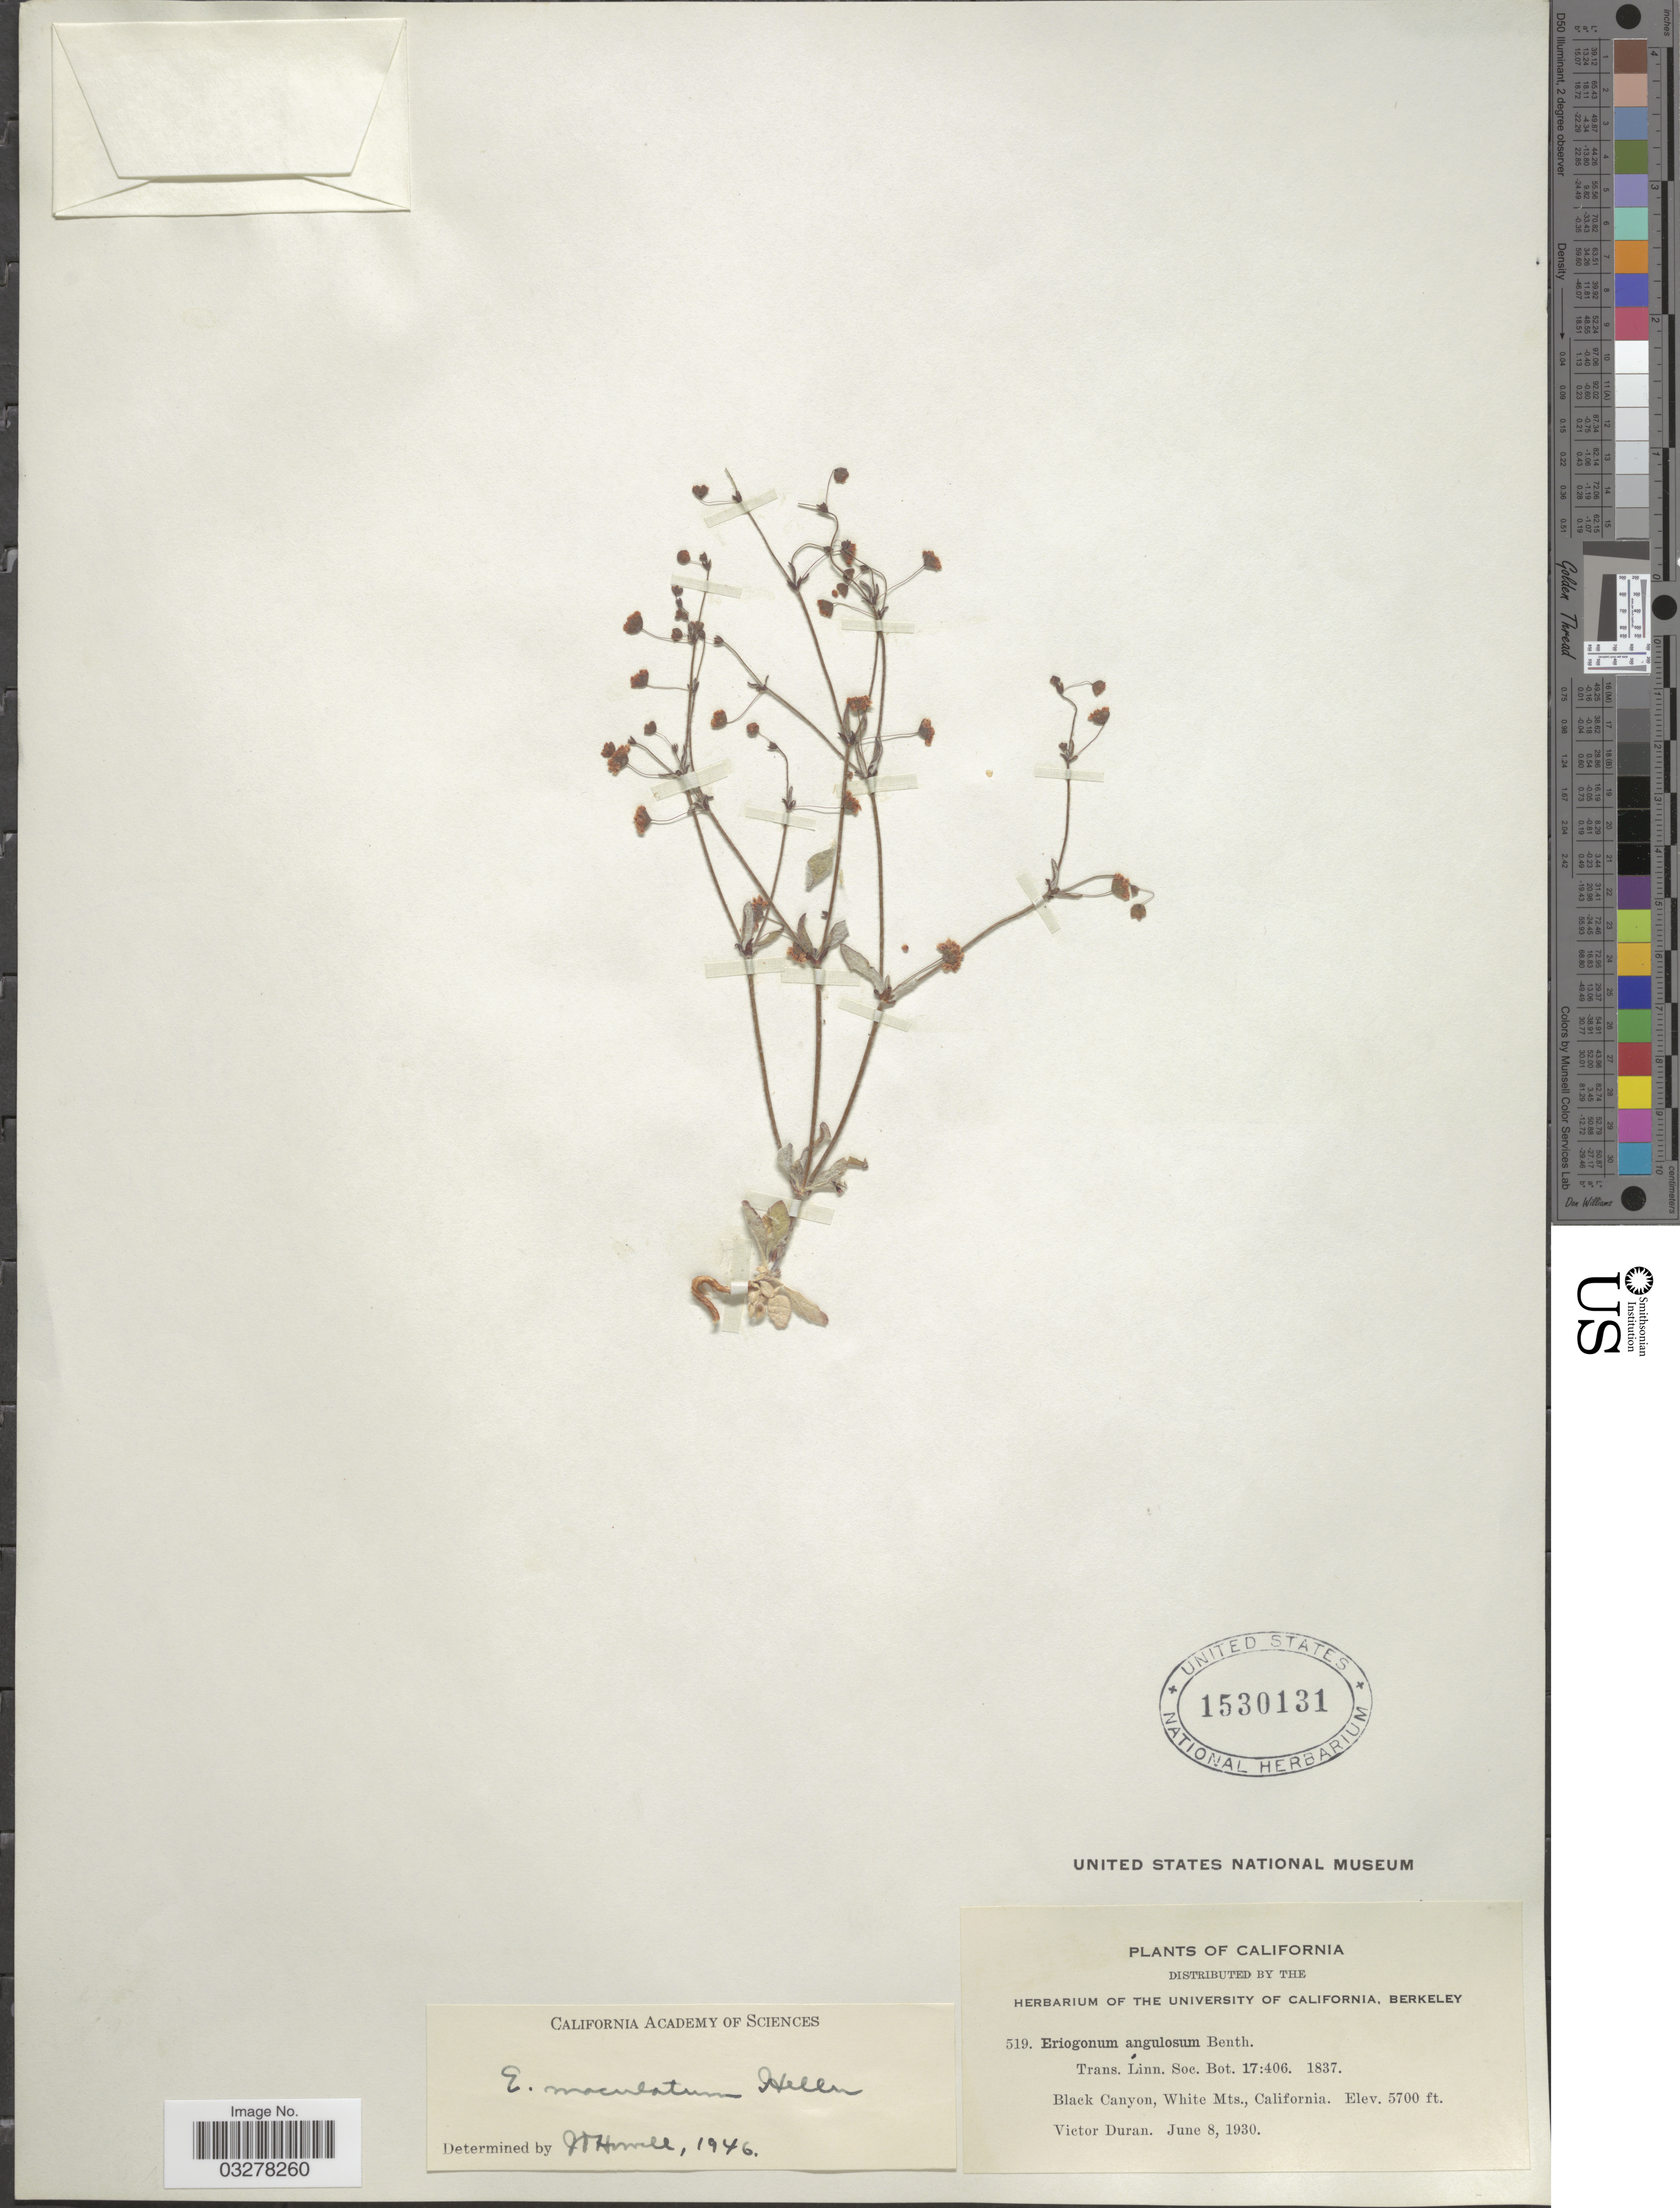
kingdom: Plantae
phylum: Tracheophyta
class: Magnoliopsida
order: Caryophyllales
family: Polygonaceae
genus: Eriogonum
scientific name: Eriogonum maculatum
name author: A. Heller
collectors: V. Duran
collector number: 519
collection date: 1930-06-08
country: United States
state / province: California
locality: Black Canyon, White Mts.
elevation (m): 1737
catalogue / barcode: US 1530131